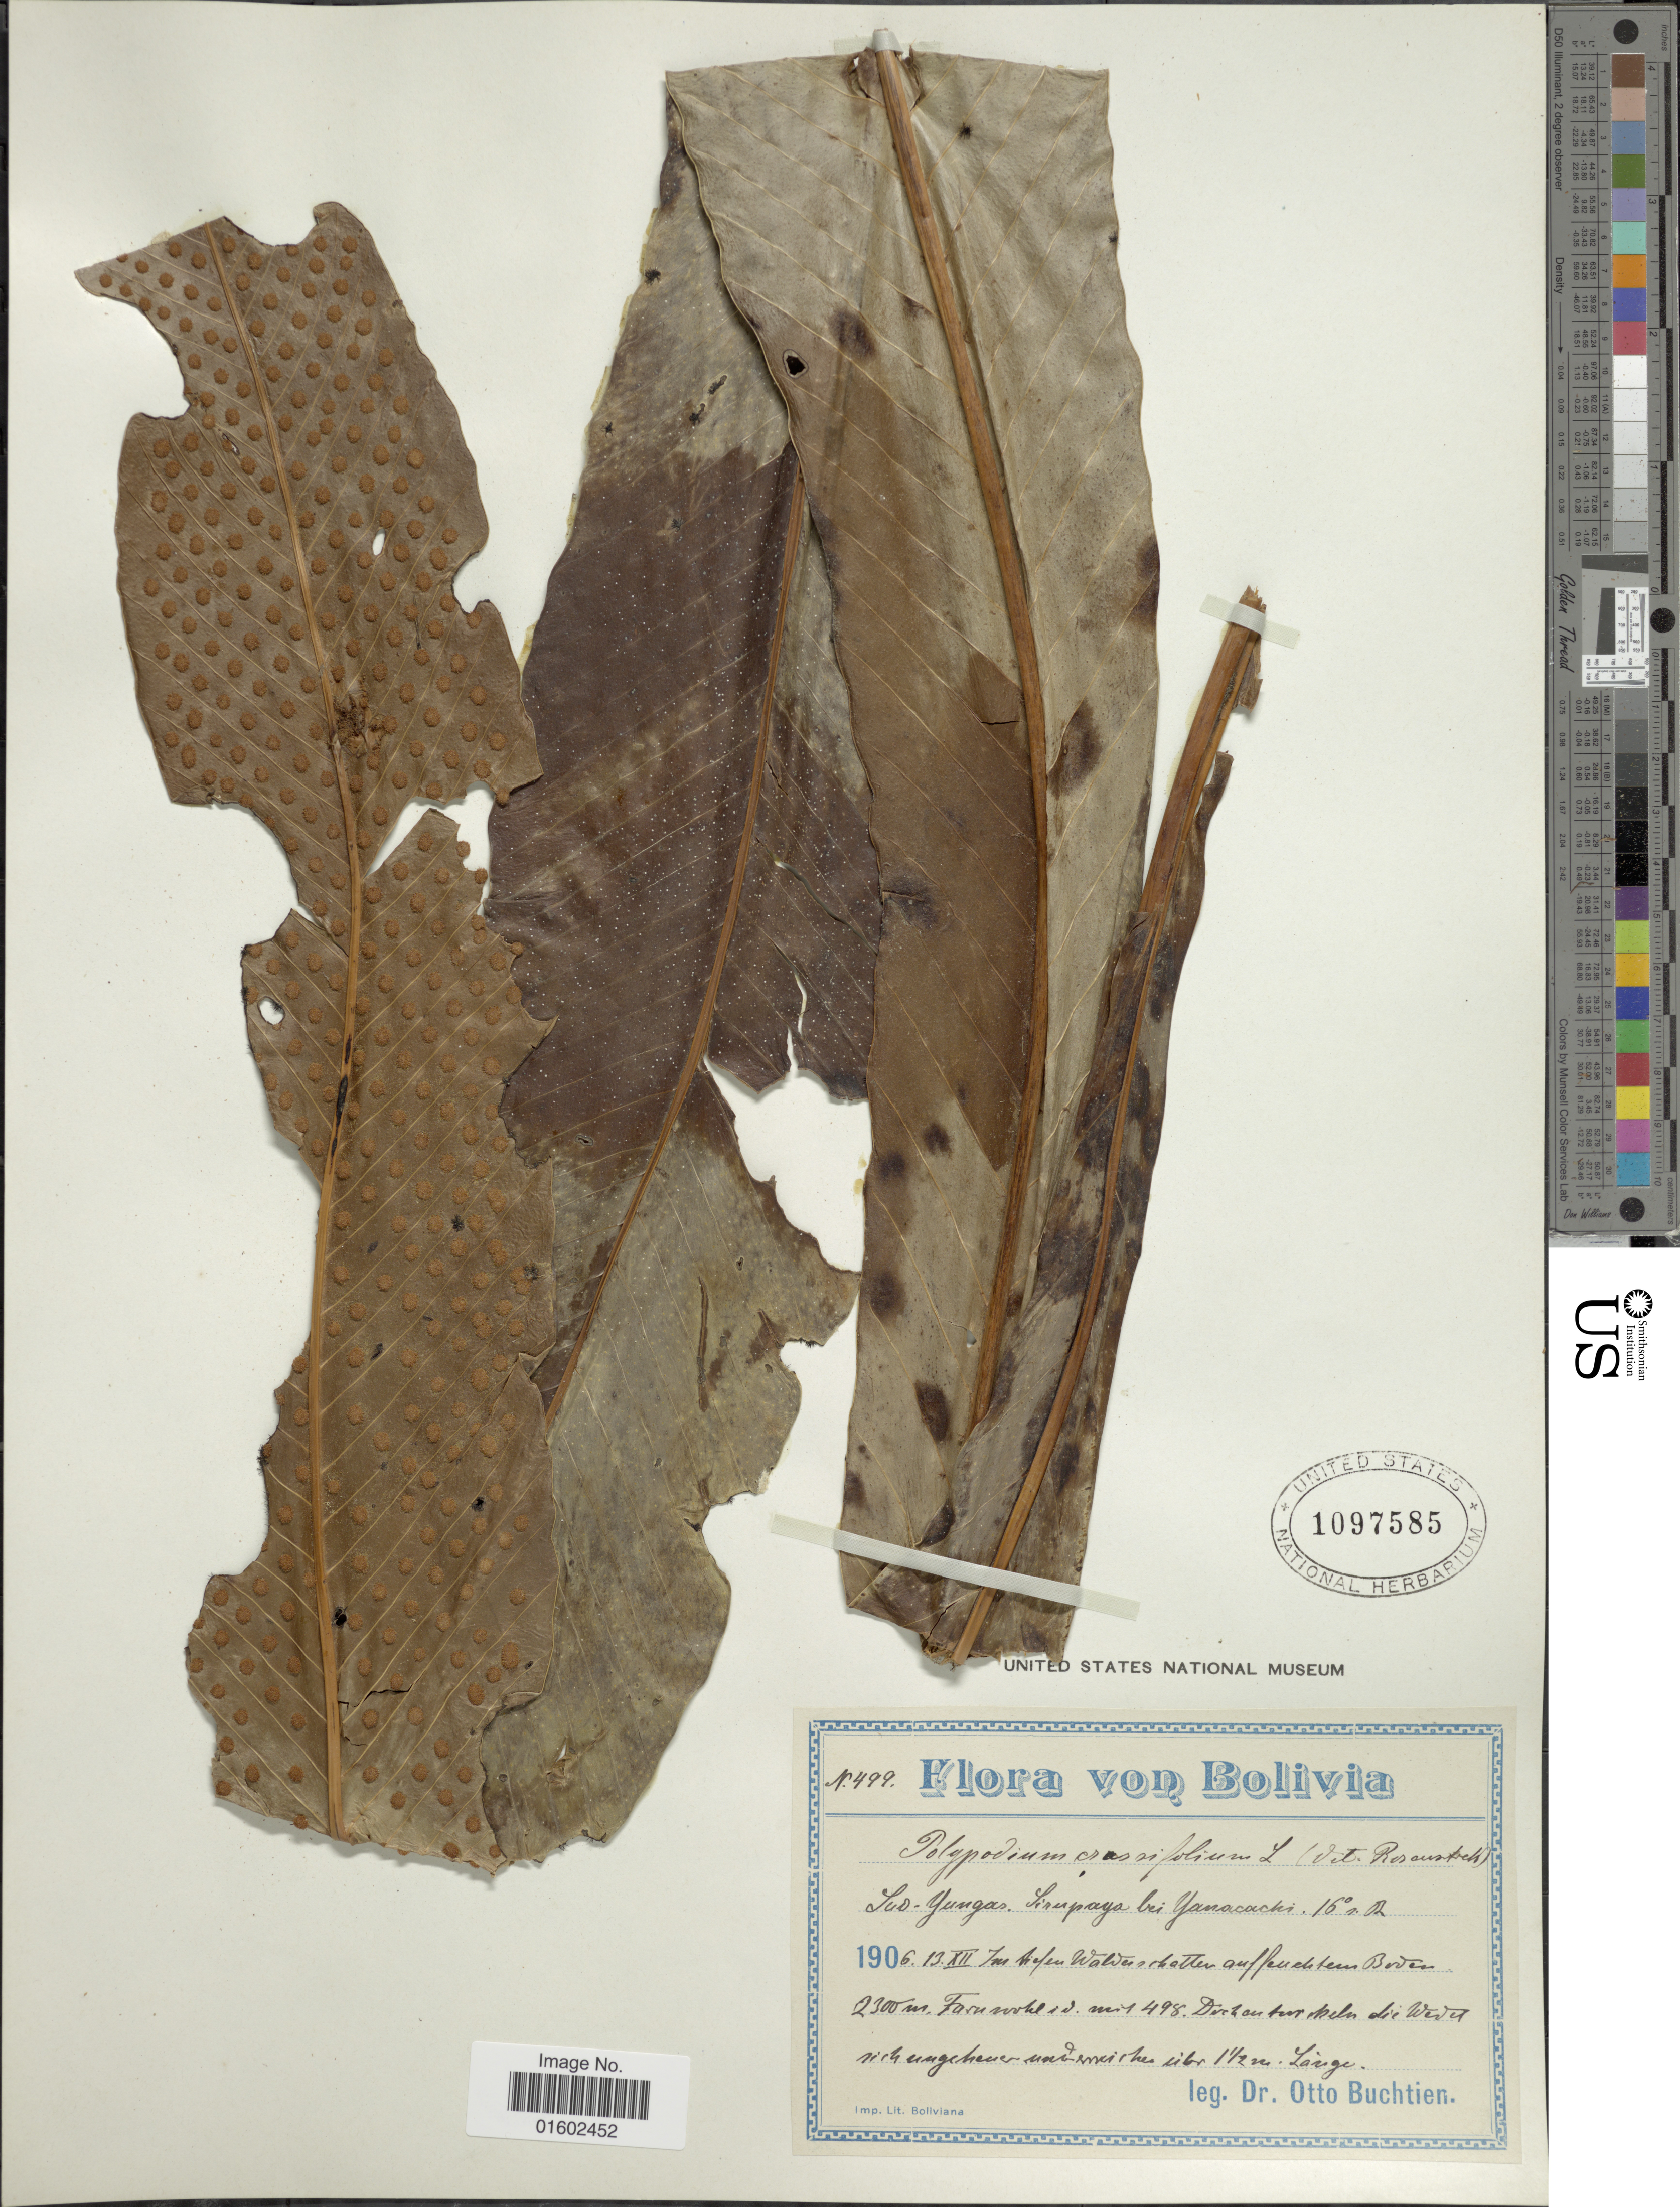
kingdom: Plantae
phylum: Tracheophyta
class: Polypodiopsida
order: Polypodiales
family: Polypodiaceae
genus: Niphidium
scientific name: Niphidium crassifolium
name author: (L.) Lellinger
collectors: O. Buchtien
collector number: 499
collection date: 1906-12-13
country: Bolivia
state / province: La Paz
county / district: Sud Yungas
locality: Sirupaya bei Yanacachi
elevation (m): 2300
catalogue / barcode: US 1097585